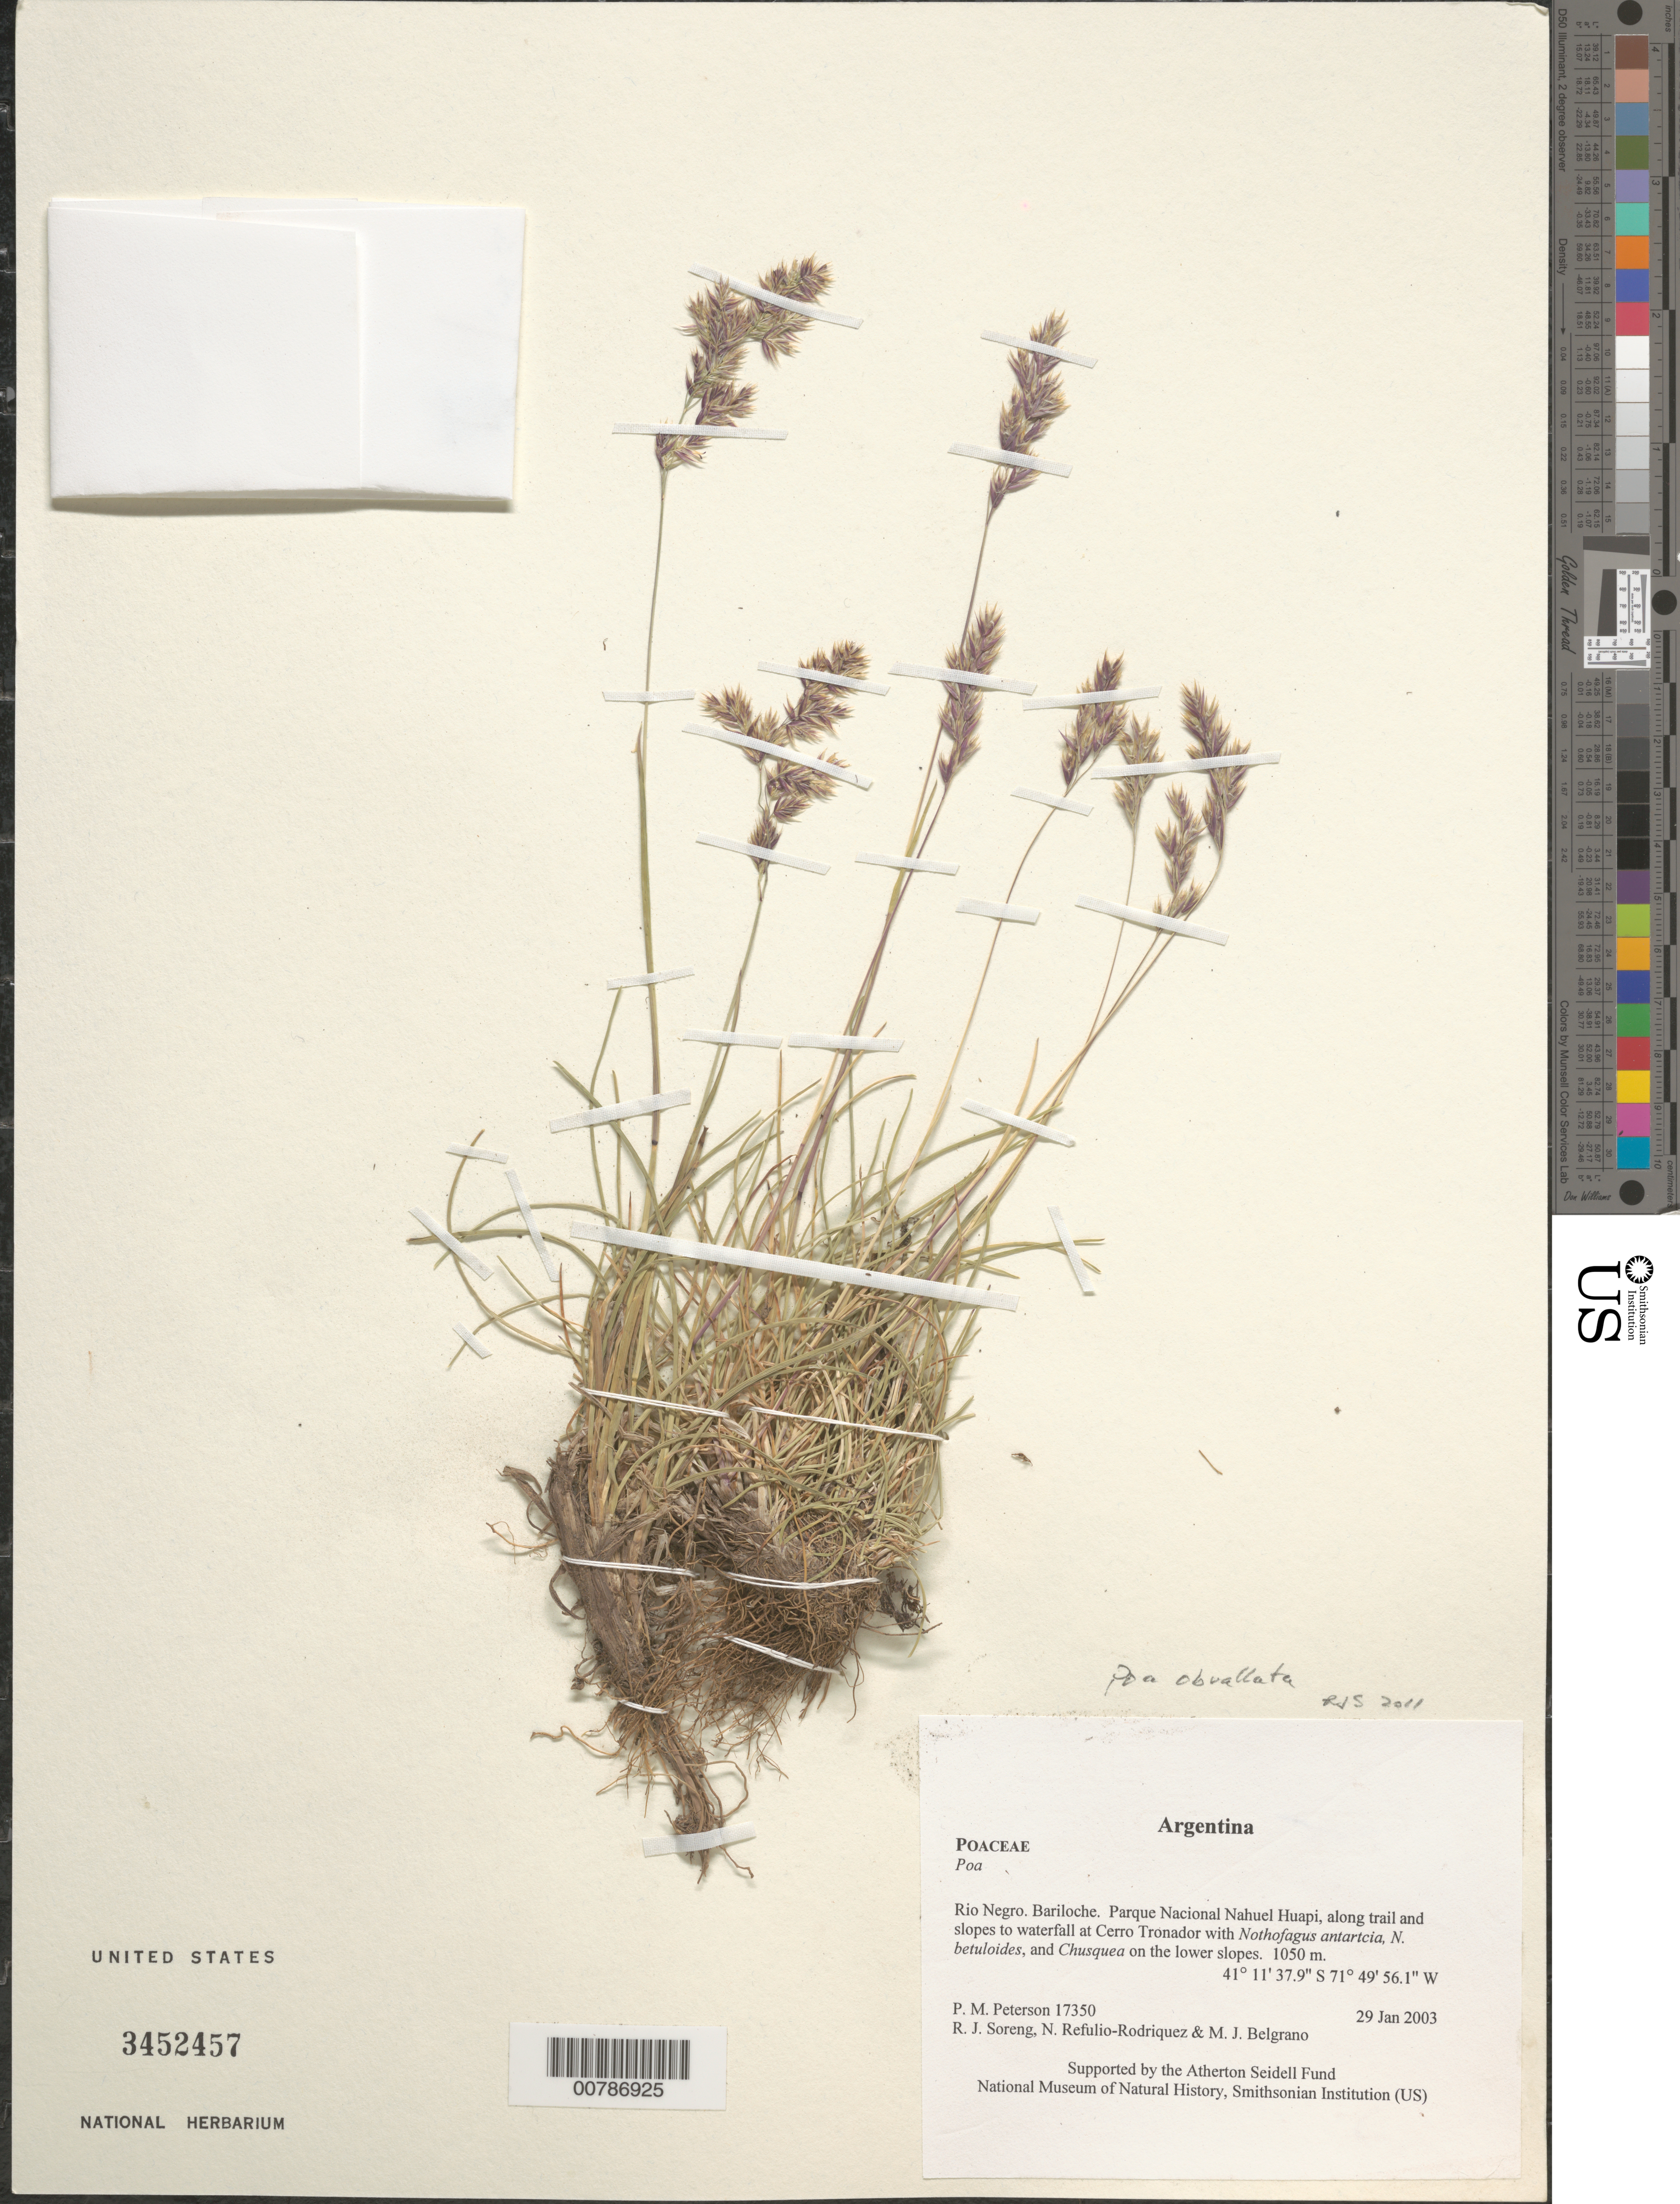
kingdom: Plantae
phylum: Tracheophyta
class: Liliopsida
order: Poales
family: Poaceae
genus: Poa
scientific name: Poa sp.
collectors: P. M. Peterson, R. J. Soreng, N. Refulio-Rodríguez & M. Belgrano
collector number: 17350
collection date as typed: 29 Jan 2003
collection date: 2003-01-29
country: Argentina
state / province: Rio Negro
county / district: Bariloche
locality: Parque Nacional Nahuel Huapi, along trail and slopes to waterfall at Cerro Tronador with Nothofagus antartcia, N. betuloides, and Chusquea on the lower slopes.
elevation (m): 1050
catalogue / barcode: US 3452457